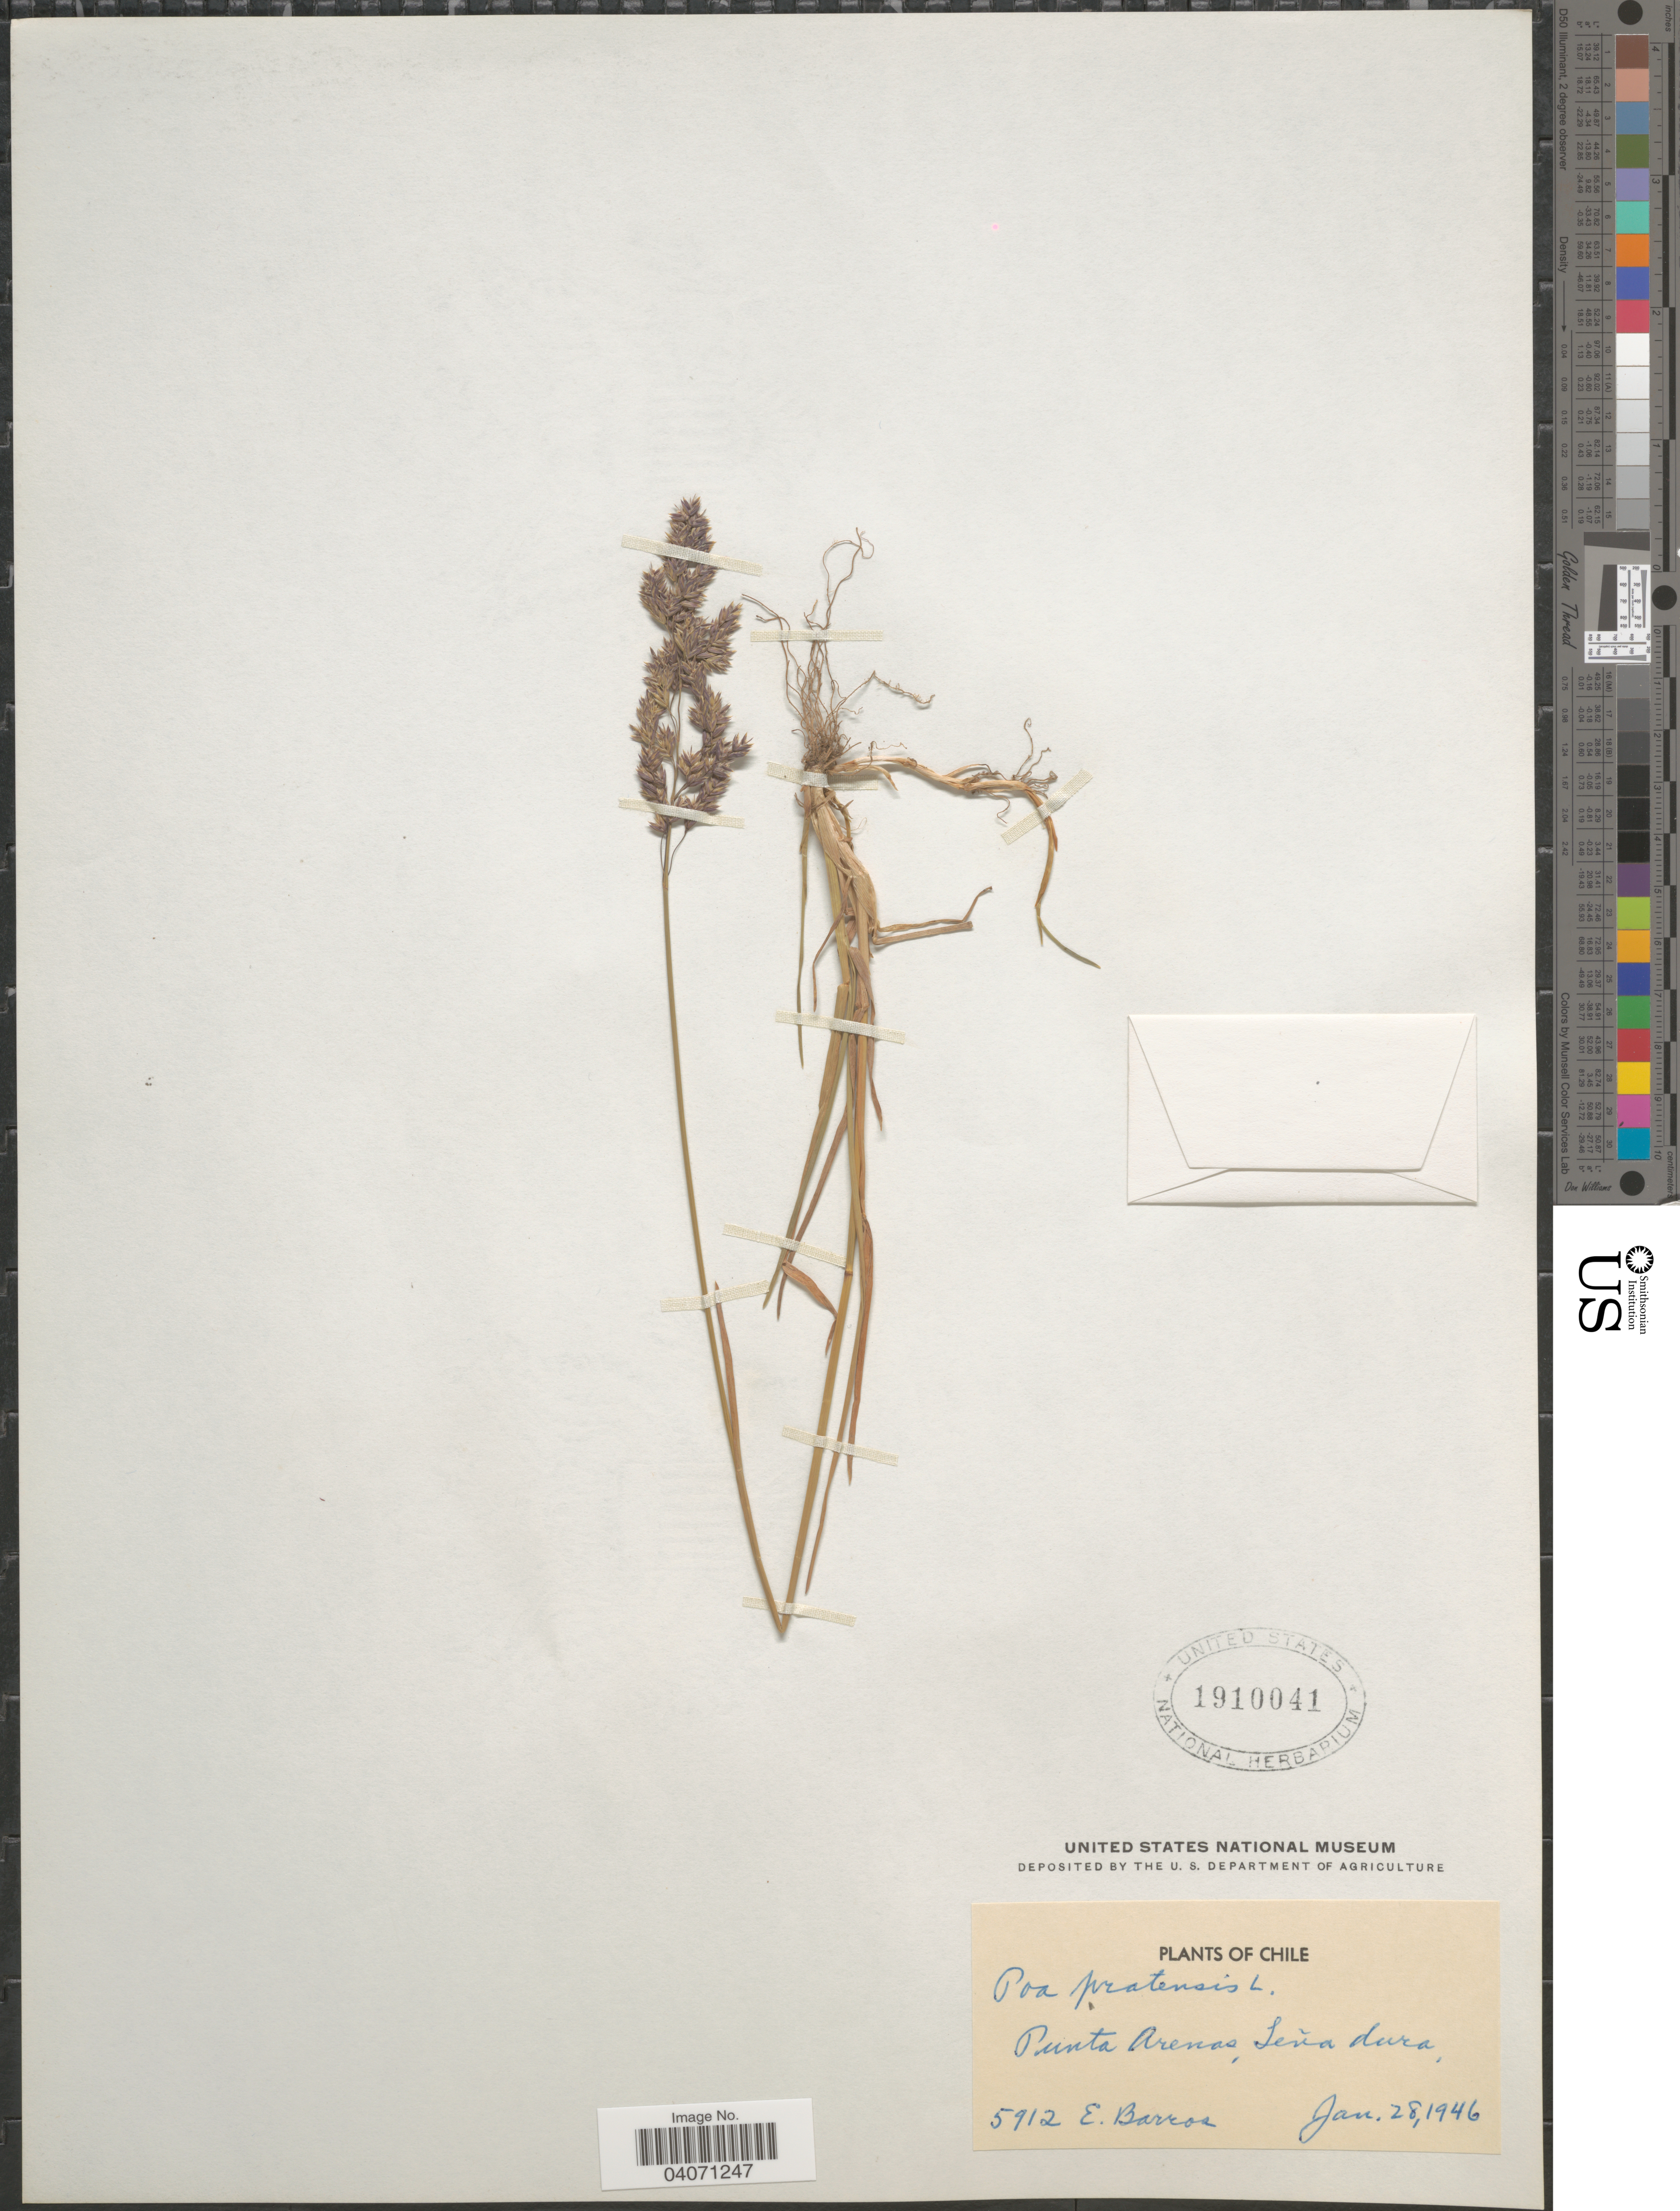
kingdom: Plantae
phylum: Tracheophyta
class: Liliopsida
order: Poales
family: Poaceae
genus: Poa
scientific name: Poa pratensis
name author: L.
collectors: E. Barros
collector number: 5912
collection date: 1946-01-28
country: Chile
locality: Punta Arenas, Leña dura.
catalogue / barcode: US 1910041